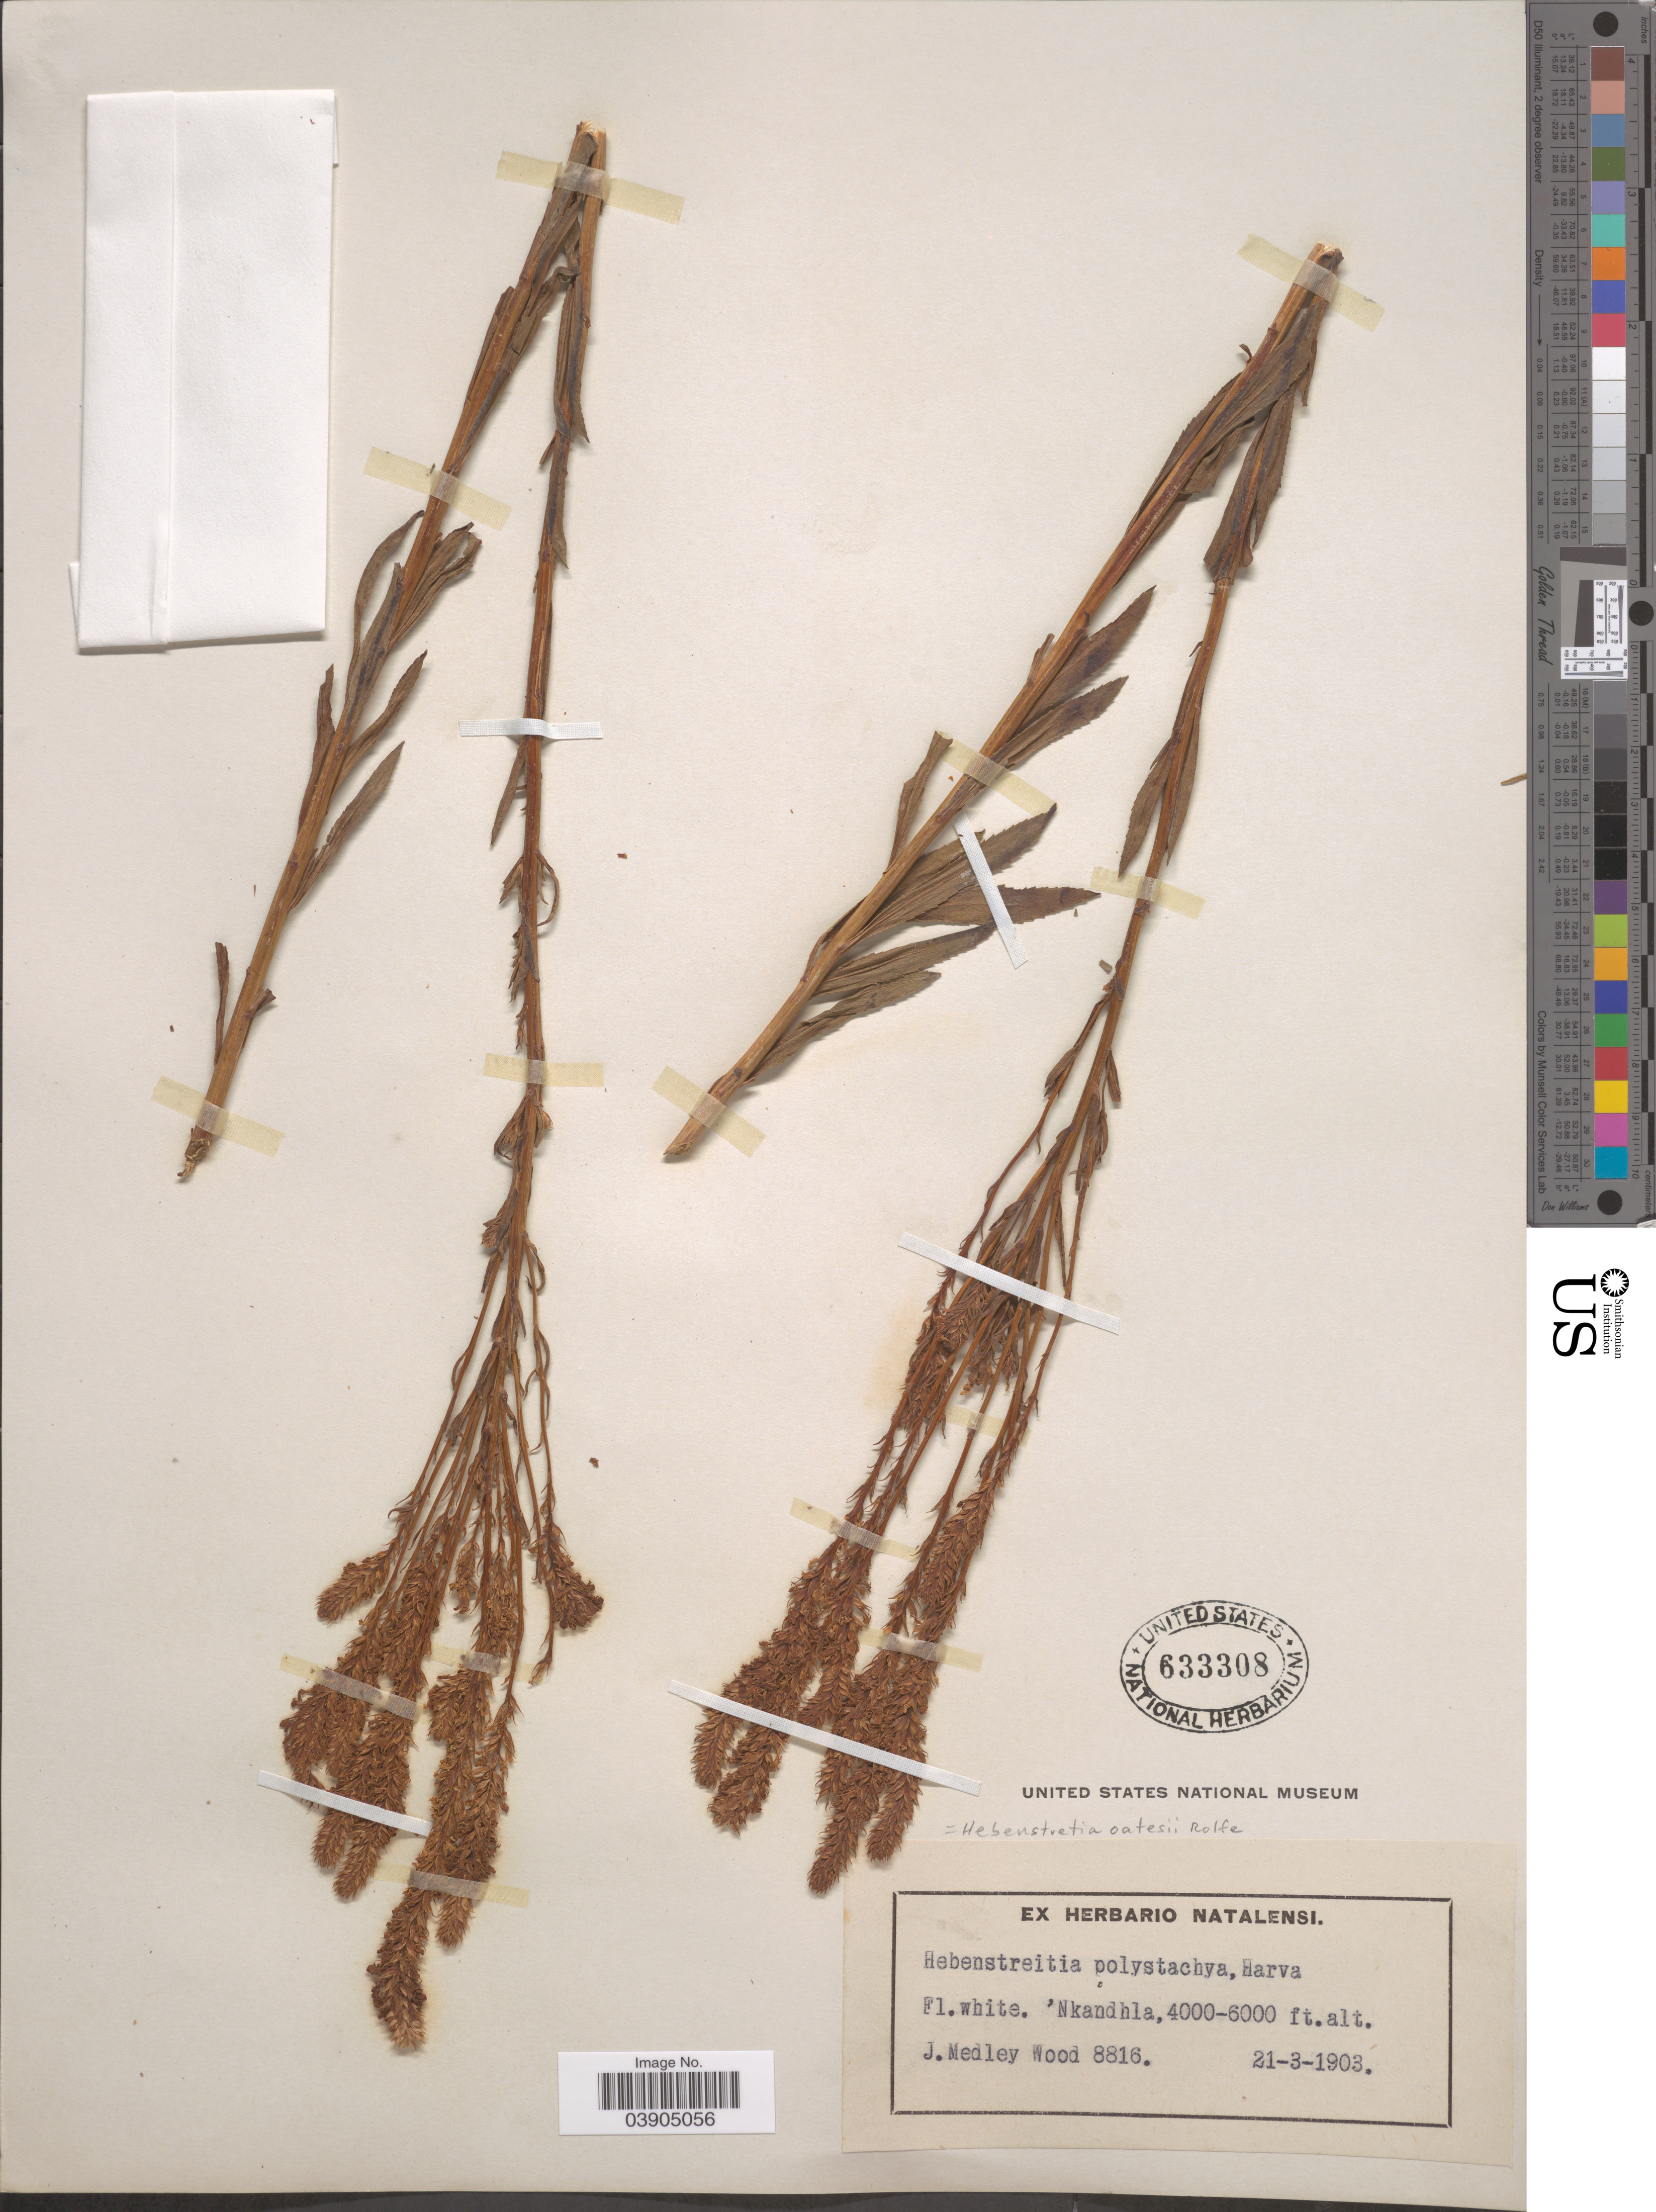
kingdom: Plantae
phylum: Tracheophyta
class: Magnoliopsida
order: Lamiales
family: Scrophulariaceae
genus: Hebenstretia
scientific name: Hebenstretia oatesii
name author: Rolfe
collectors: J. Medley Wood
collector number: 8816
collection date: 1903-03-21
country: South Africa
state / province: KwaZulu-Natal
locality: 'Nkandhla.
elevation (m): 1219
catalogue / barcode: US 633308